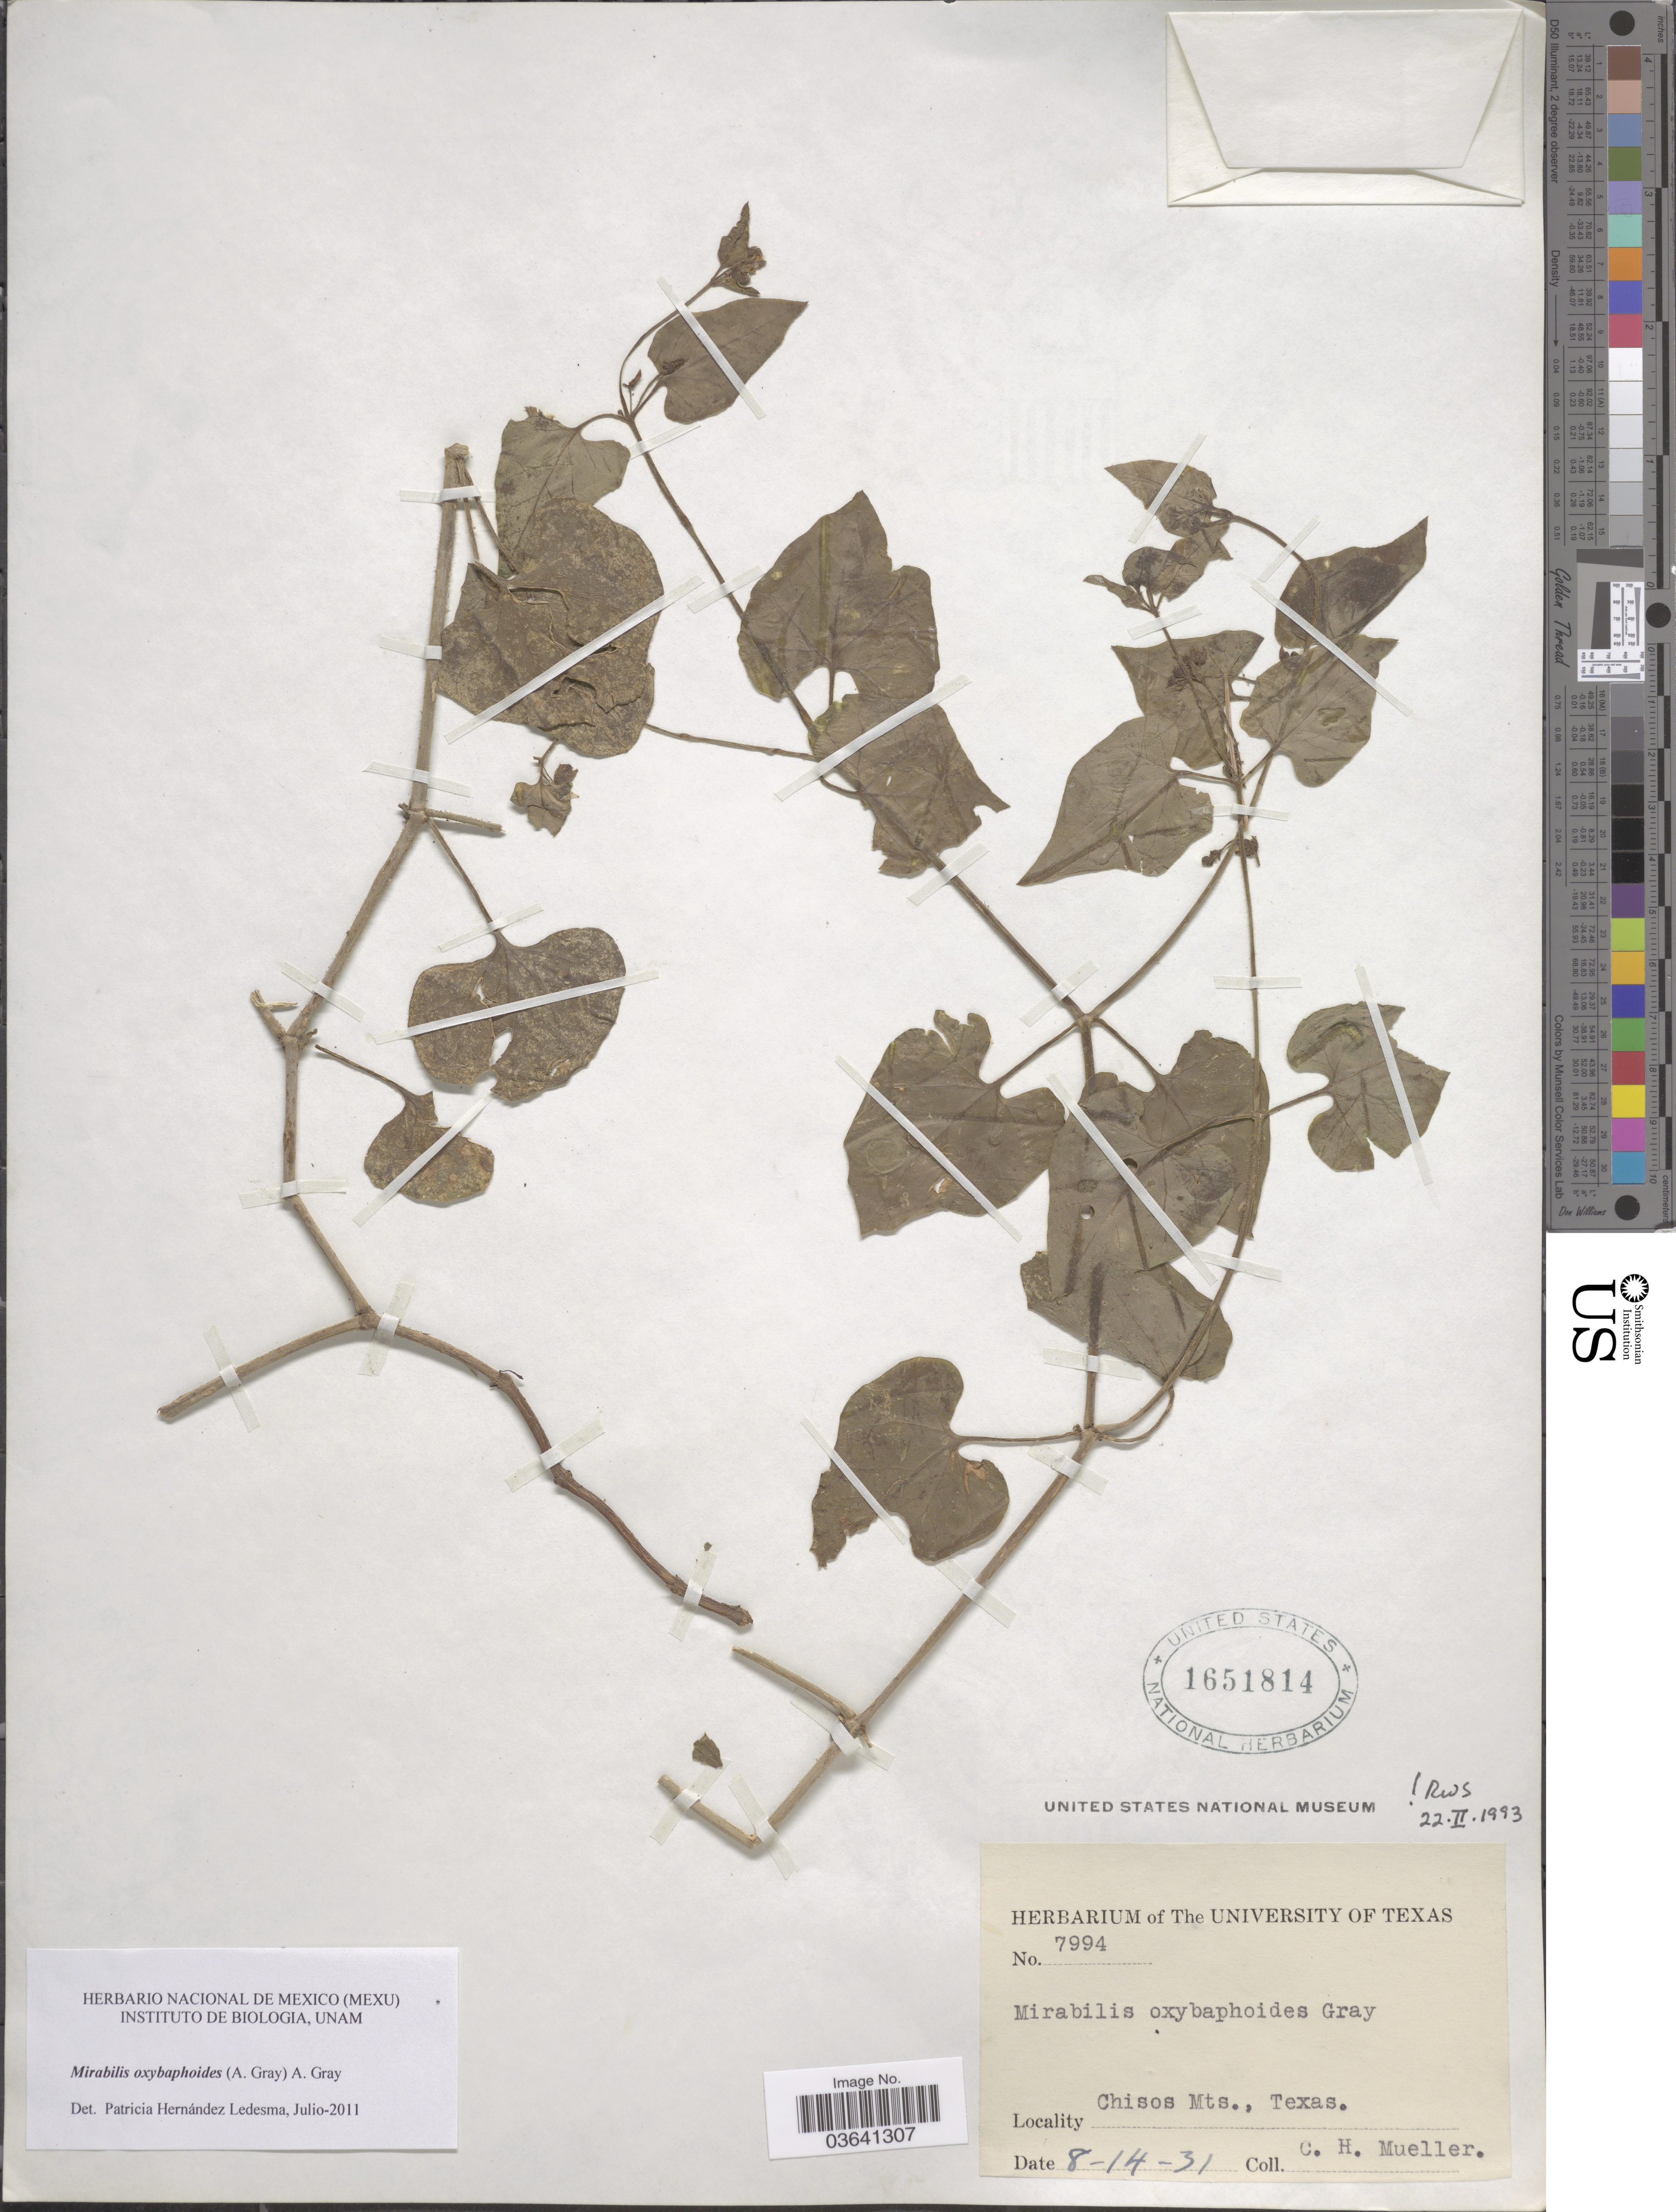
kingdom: Plantae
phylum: Tracheophyta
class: Magnoliopsida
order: Caryophyllales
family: Nyctaginaceae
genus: Mirabilis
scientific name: Mirabilis oxybaphoides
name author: (A. Gray) A. Gray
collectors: C. H. Mueller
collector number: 7994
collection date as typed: Transcribed d/m/y: 14/8/31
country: United States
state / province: Texas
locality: Chisos Mts.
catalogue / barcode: US 1651814